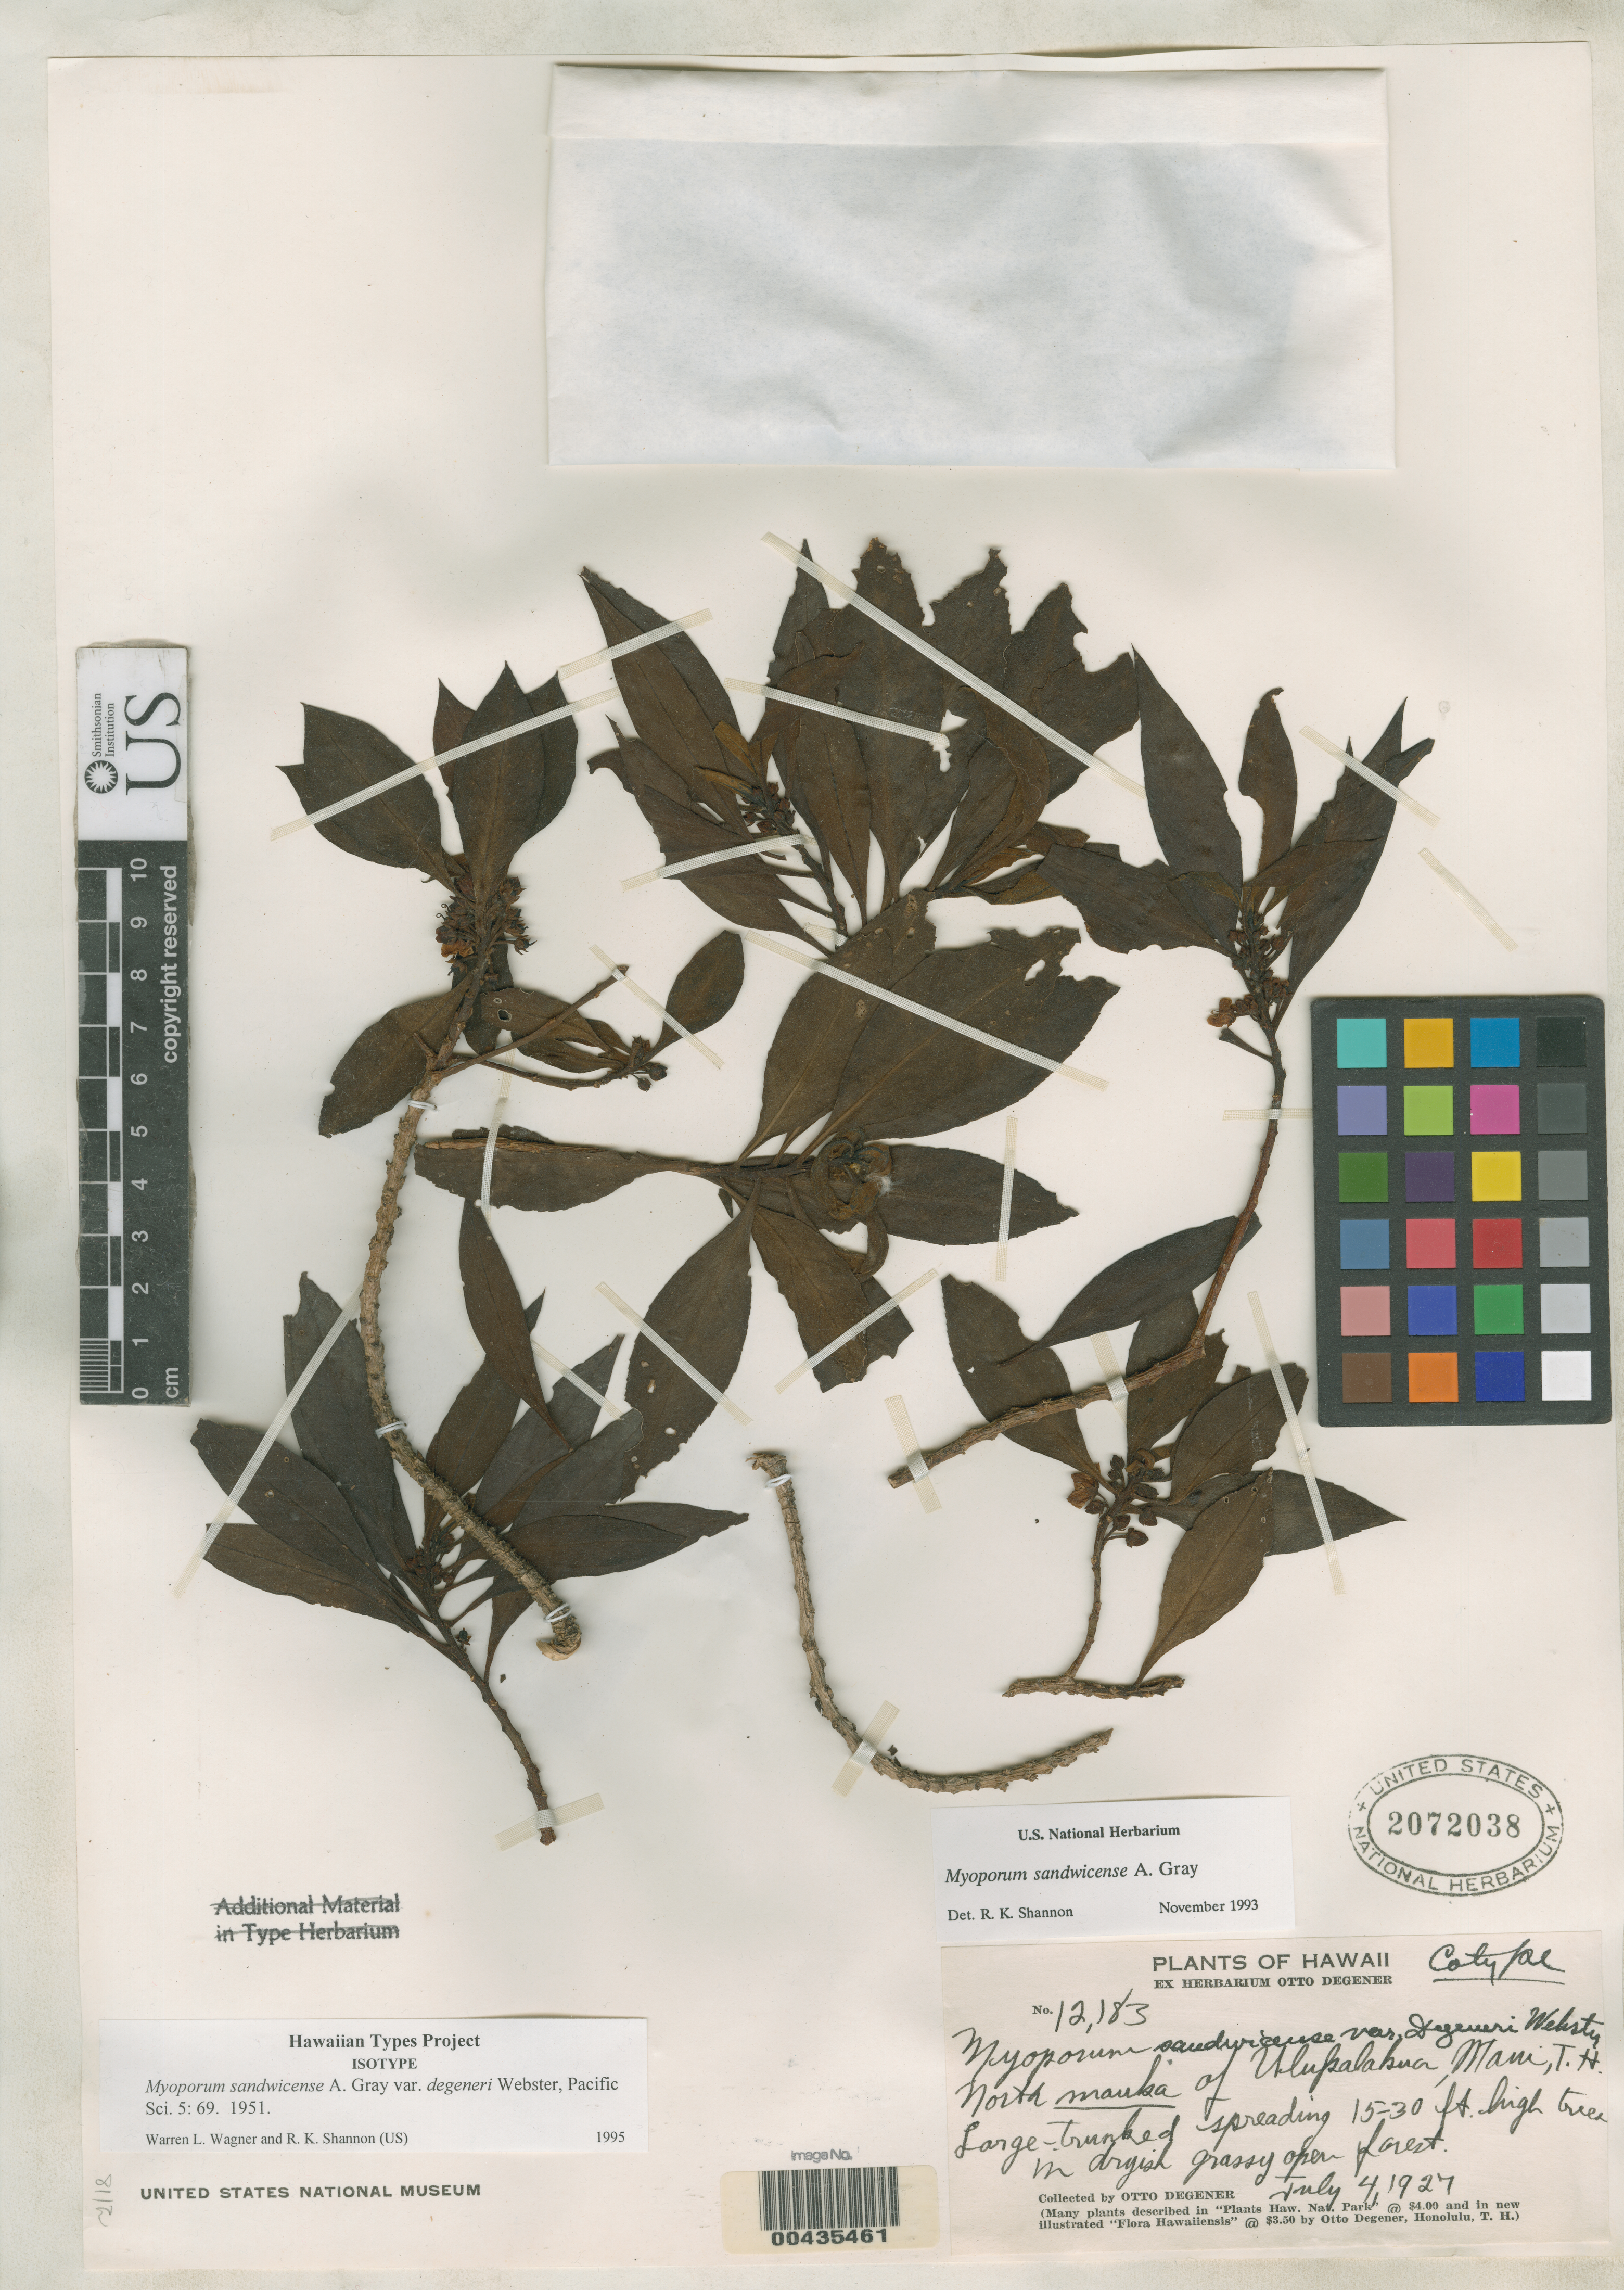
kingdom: Plantae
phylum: Tracheophyta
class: Magnoliopsida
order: Lamiales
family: Scrophulariaceae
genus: Myoporum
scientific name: Myoporum sandwicense var. degeneri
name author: G.L. Webster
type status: Isotype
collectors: O. Degener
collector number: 12183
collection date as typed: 4 Jul 1927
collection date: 1927-07-04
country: United States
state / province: Hawaii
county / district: Maui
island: Maui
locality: N mauka of Ulupalakua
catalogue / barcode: US 2072038